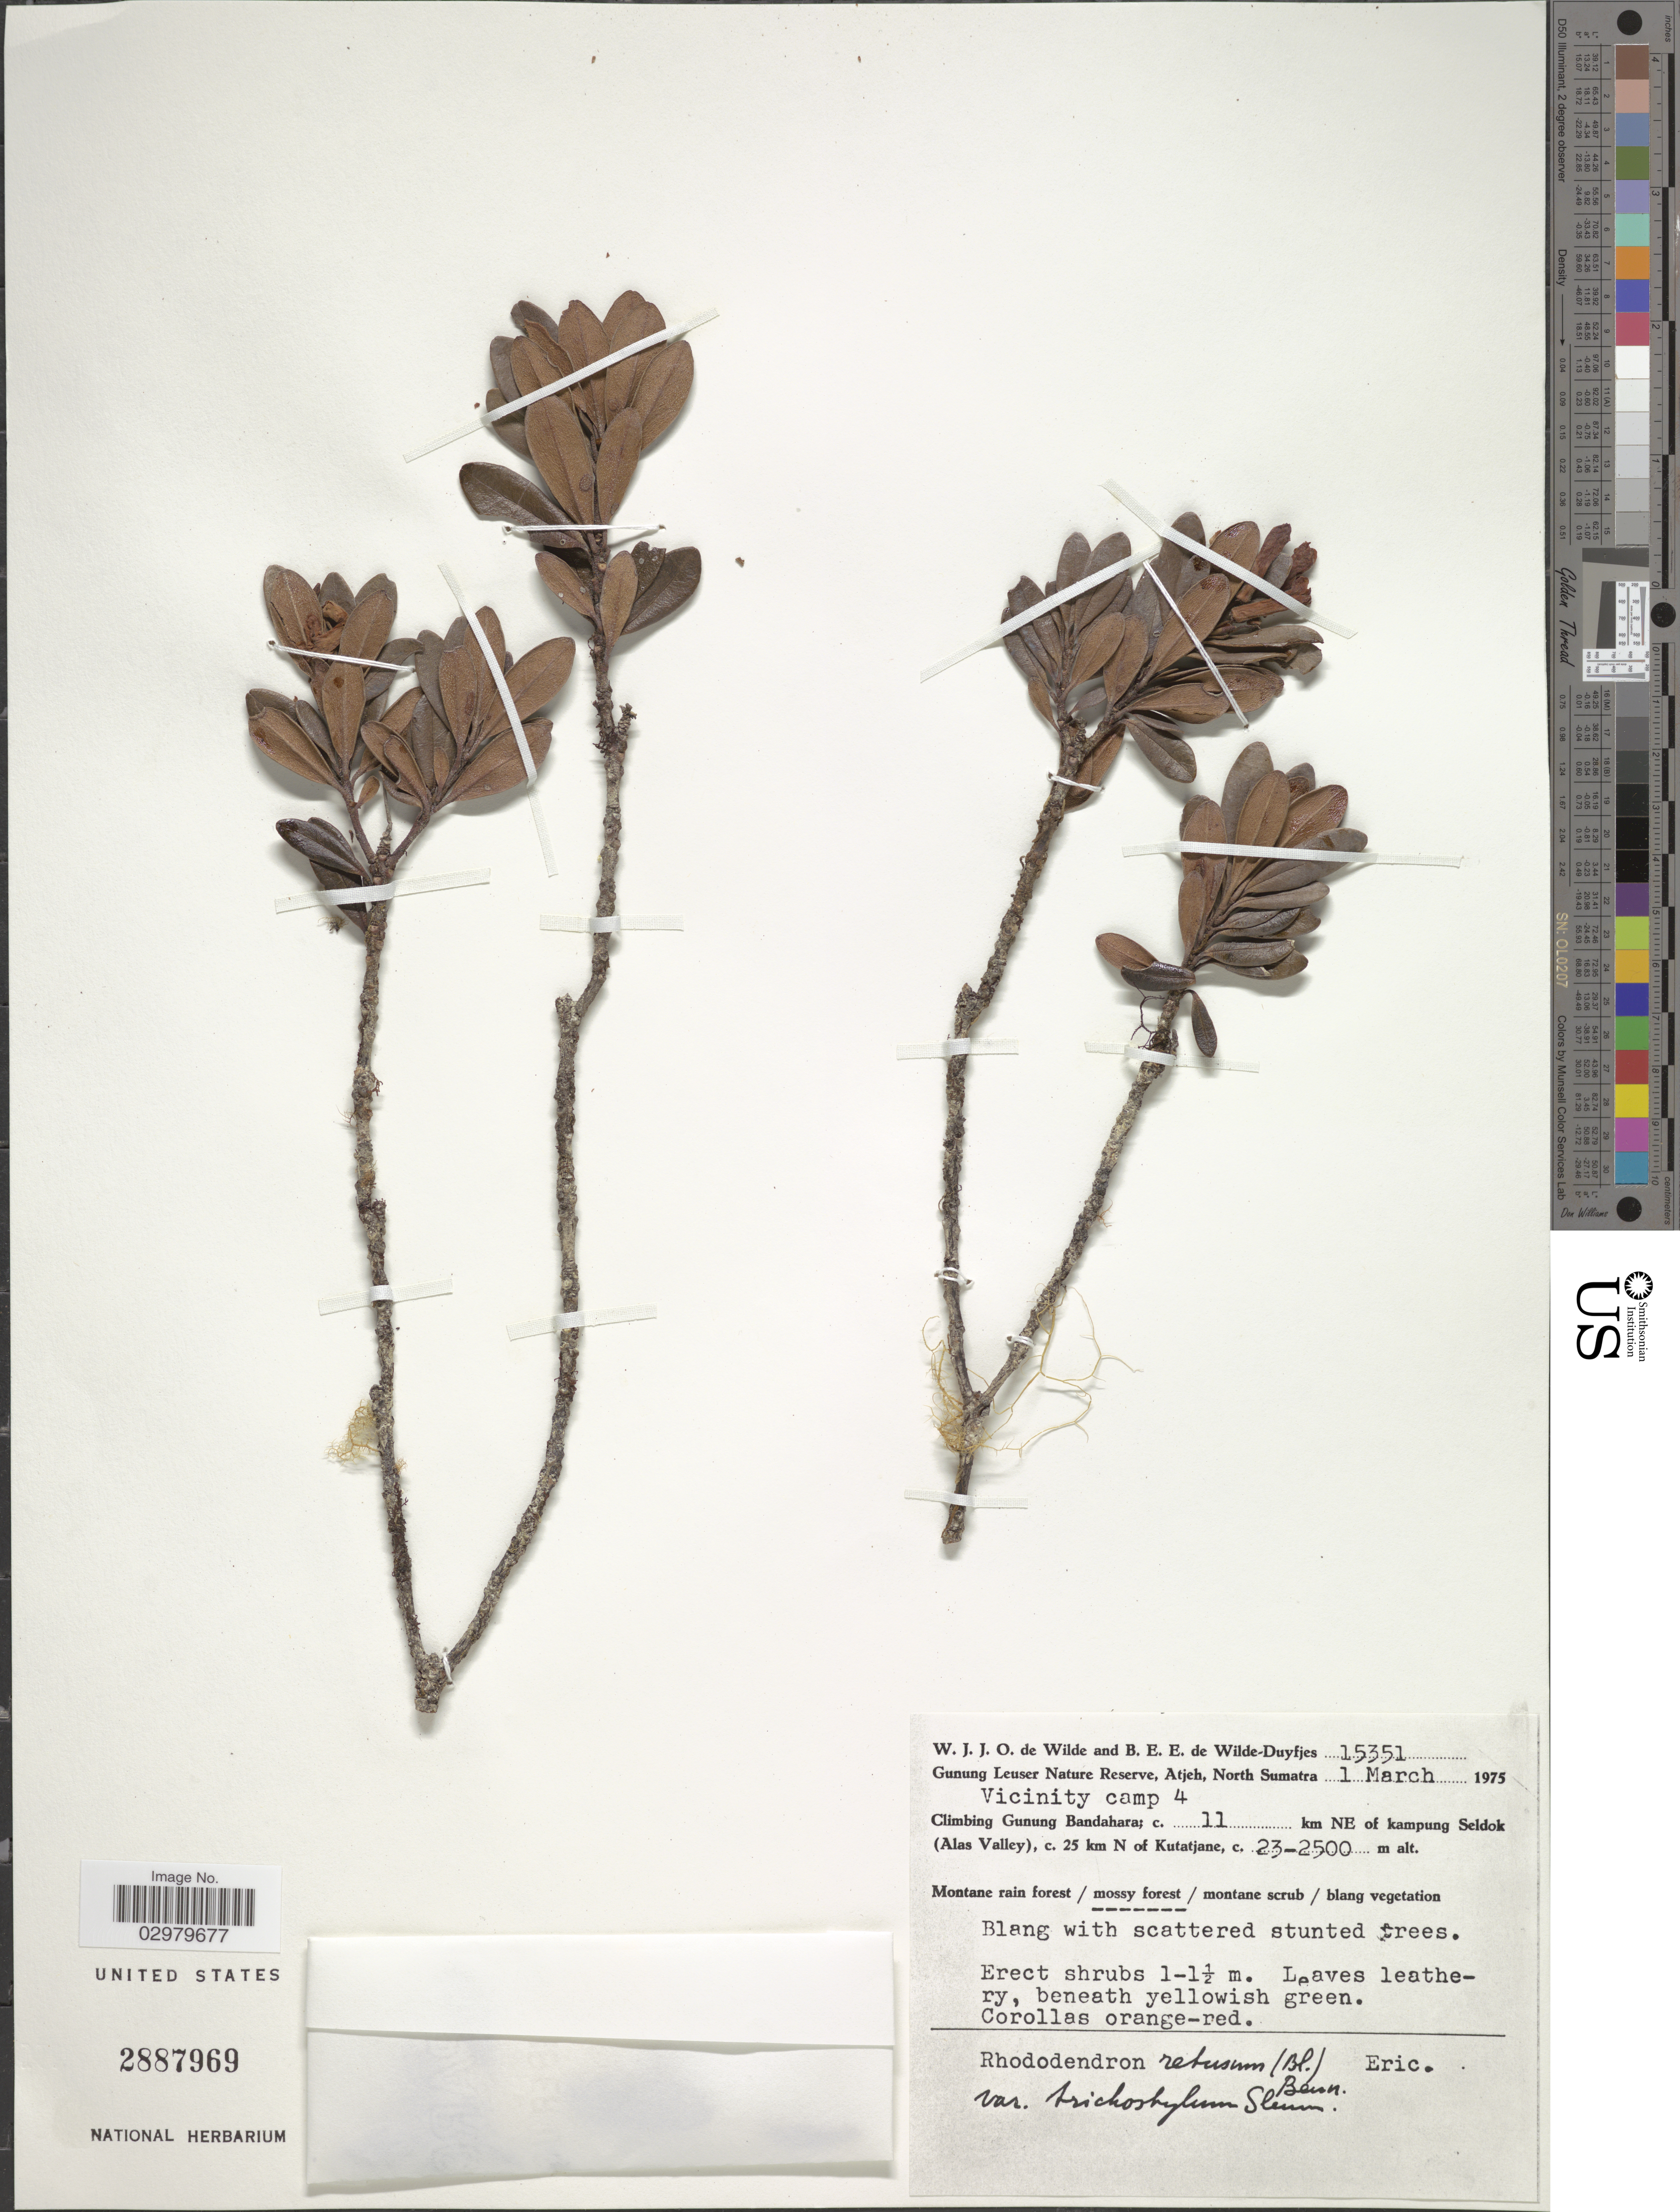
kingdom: Plantae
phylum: Tracheophyta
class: Magnoliopsida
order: Ericales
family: Ericaceae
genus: Rhododendron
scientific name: Rhododendron retusum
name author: (Blume) Benn.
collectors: W. J. de Wilde & B. E. de Wilde-Duyfjes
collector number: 15351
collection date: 1975-03-01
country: Indonesia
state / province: Sumatra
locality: Gunung Leuser Nature Reserve, Atjeh, North Sumatra. Vicinity camp 4. Climbing Gunung Bandahara; c. 11 km NE of kampung Seldok (Alas Valley), c. 25 km N of Kutatjane.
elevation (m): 2300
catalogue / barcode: US 2887969